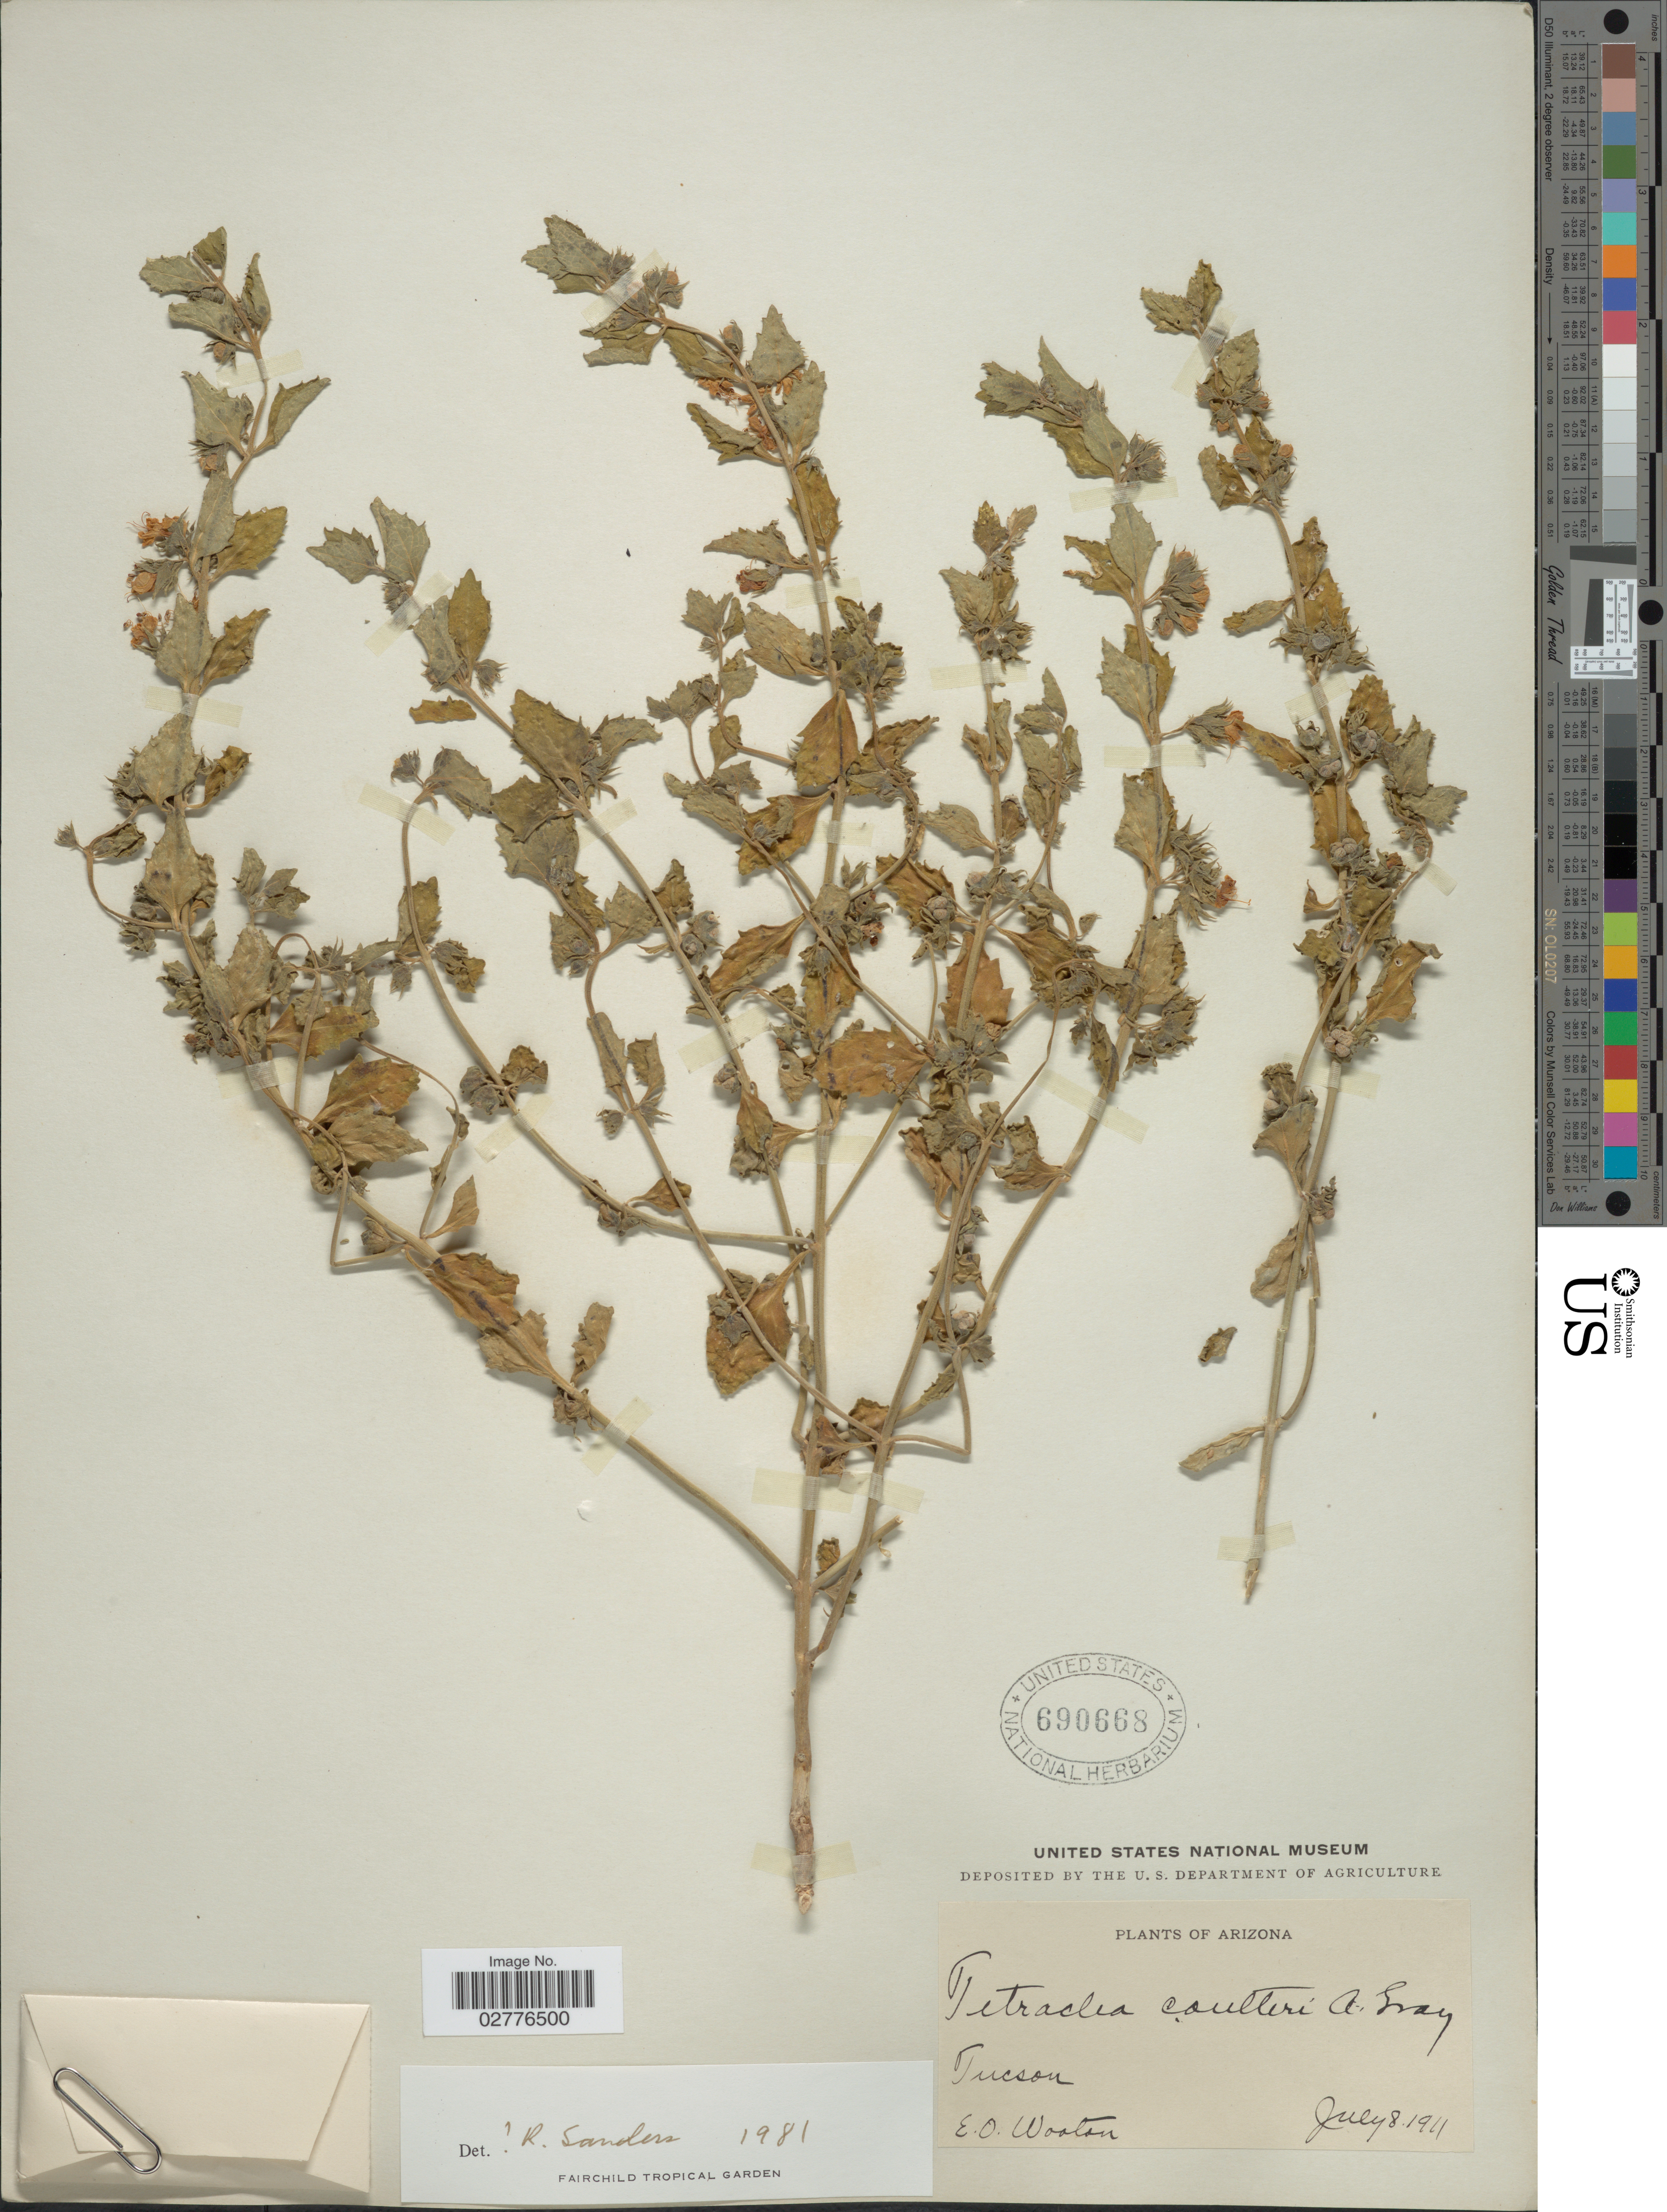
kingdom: Plantae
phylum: Tracheophyta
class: Magnoliopsida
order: Lamiales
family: Lamiaceae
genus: Tetraclea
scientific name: Tetraclea coulteri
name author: A. Gray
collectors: E. O. Wooton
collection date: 1911-07-08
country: United States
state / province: Arizona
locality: Tucson.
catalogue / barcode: US 690668